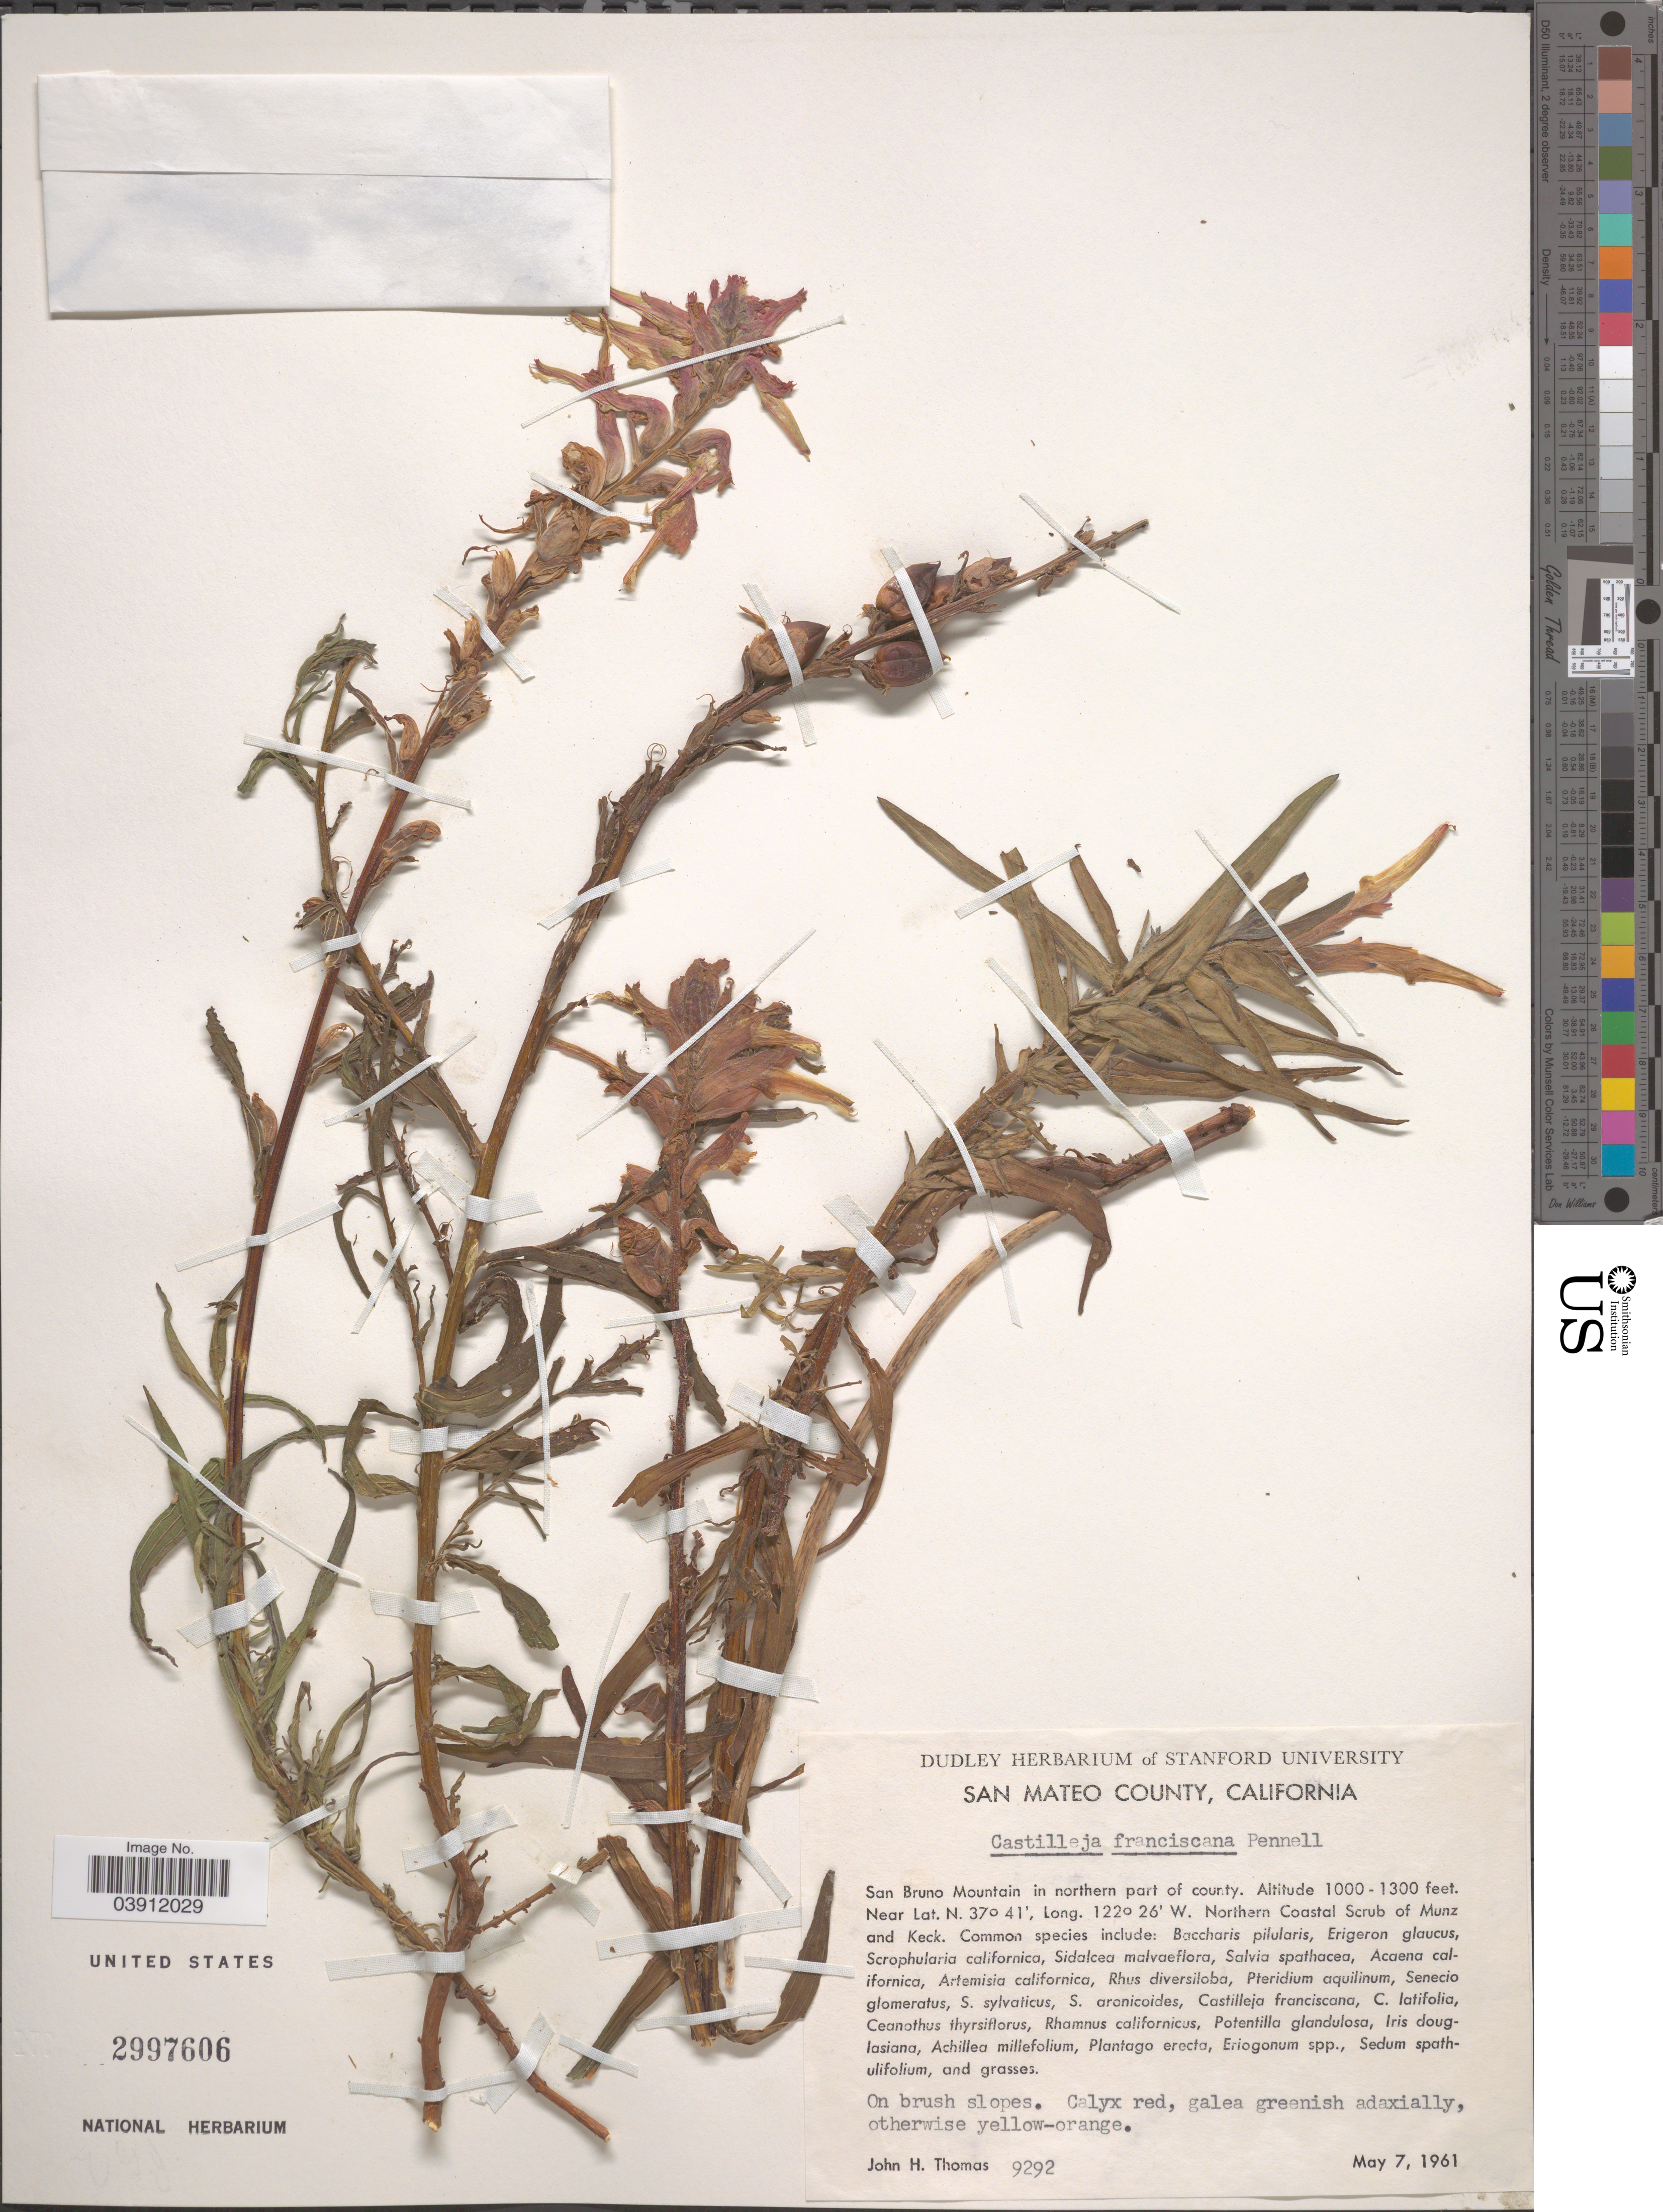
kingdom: Plantae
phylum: Tracheophyta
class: Magnoliopsida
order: Lamiales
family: Orobanchaceae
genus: Castilleja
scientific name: Castilleja franciscana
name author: Pennell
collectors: J. H. Thomas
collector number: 9292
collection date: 1961-05-07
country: United States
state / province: California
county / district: San Mateo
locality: San Mateo County. San Bruno Mountain in northern part of country. Northern Coastal Scrub of Munz and Keck.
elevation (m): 305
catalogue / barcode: US 2997606